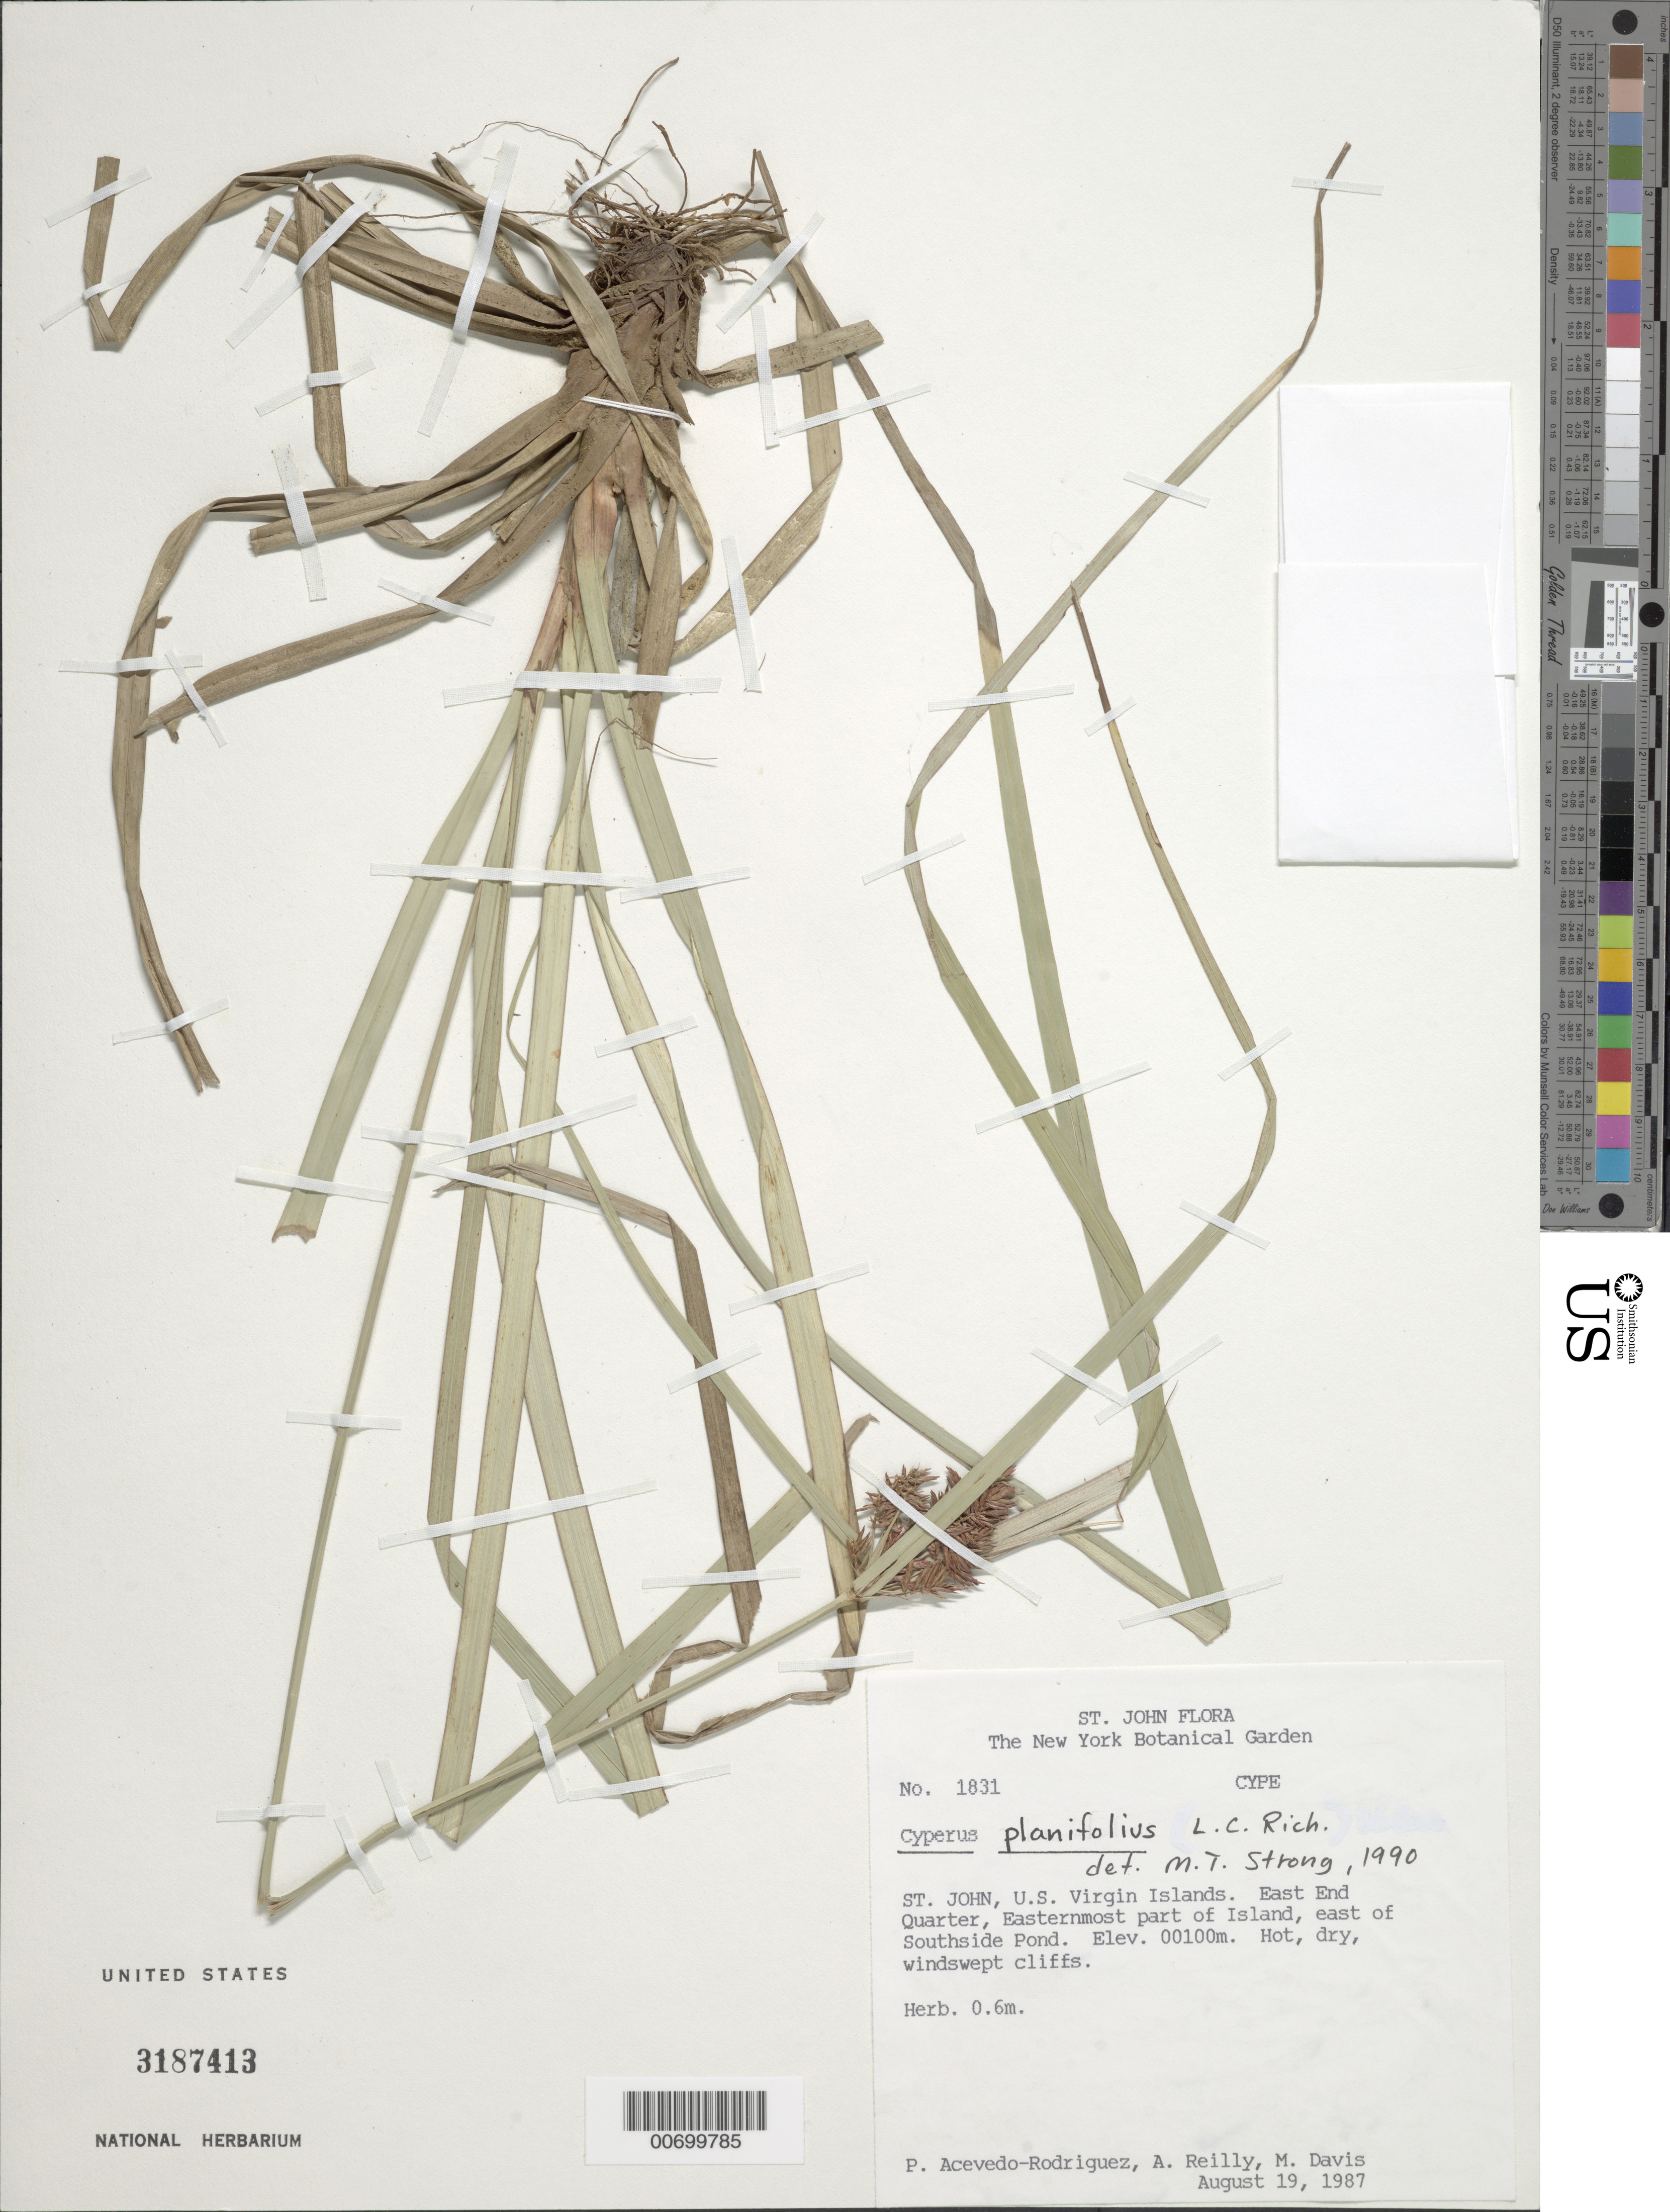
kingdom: Plantae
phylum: Tracheophyta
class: Liliopsida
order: Poales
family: Cyperaceae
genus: Cyperus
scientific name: Cyperus planifolius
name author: Rich.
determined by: Strong, M. T., (US), Smithsonian Institution - National Museum of Natural History (UNITED STATES)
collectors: P. Acevedo-Rodr., A. Reilly & M. Davis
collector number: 1831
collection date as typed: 19 Aug 1987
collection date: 1987-08-19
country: U.S. Virgin Islands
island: St. John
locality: East End Quarter, east of Southside Pond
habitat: Hot, dry, windswept cliffs.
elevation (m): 100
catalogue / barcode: US 3187376